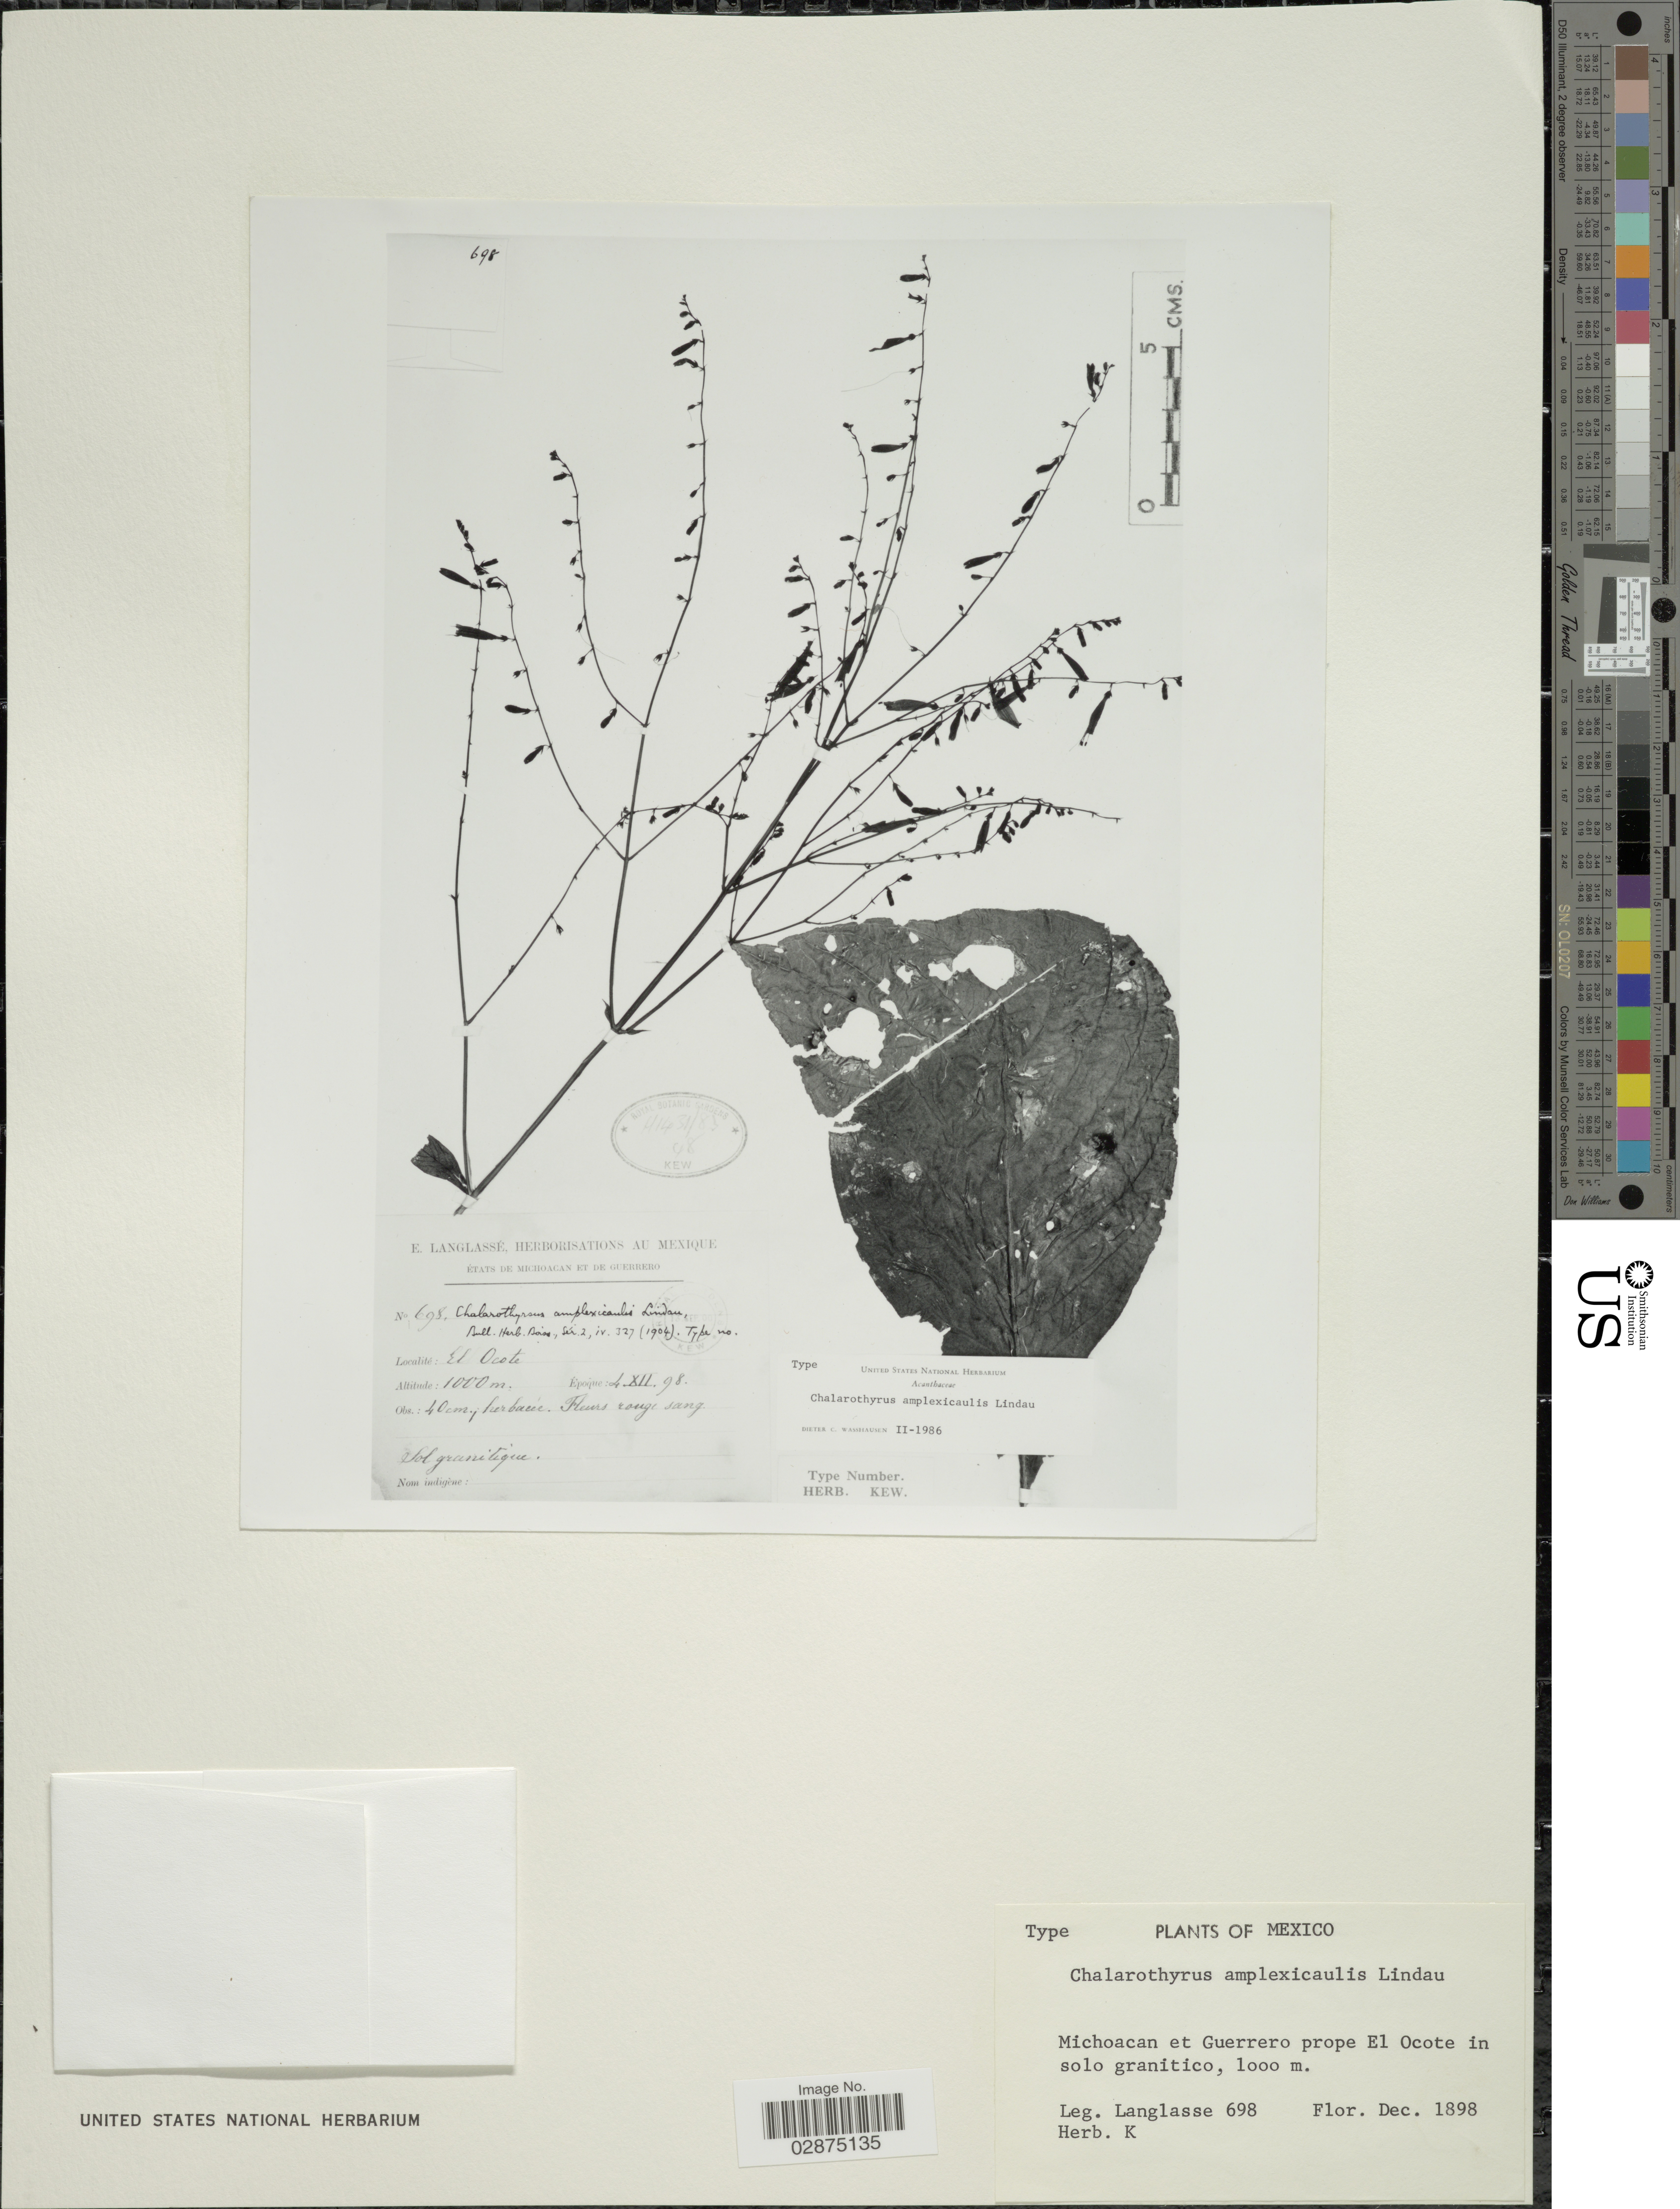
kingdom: Plantae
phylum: Tracheophyta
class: Magnoliopsida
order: Lamiales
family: Acanthaceae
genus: Chalarothyrsus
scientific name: Chalarothyrsus amplexicaulis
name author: Lindau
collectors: Langlasse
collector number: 698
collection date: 1898-12-04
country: Mexico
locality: Michoacan et Guerrero prope El Ocote in solo granitico.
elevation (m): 1000